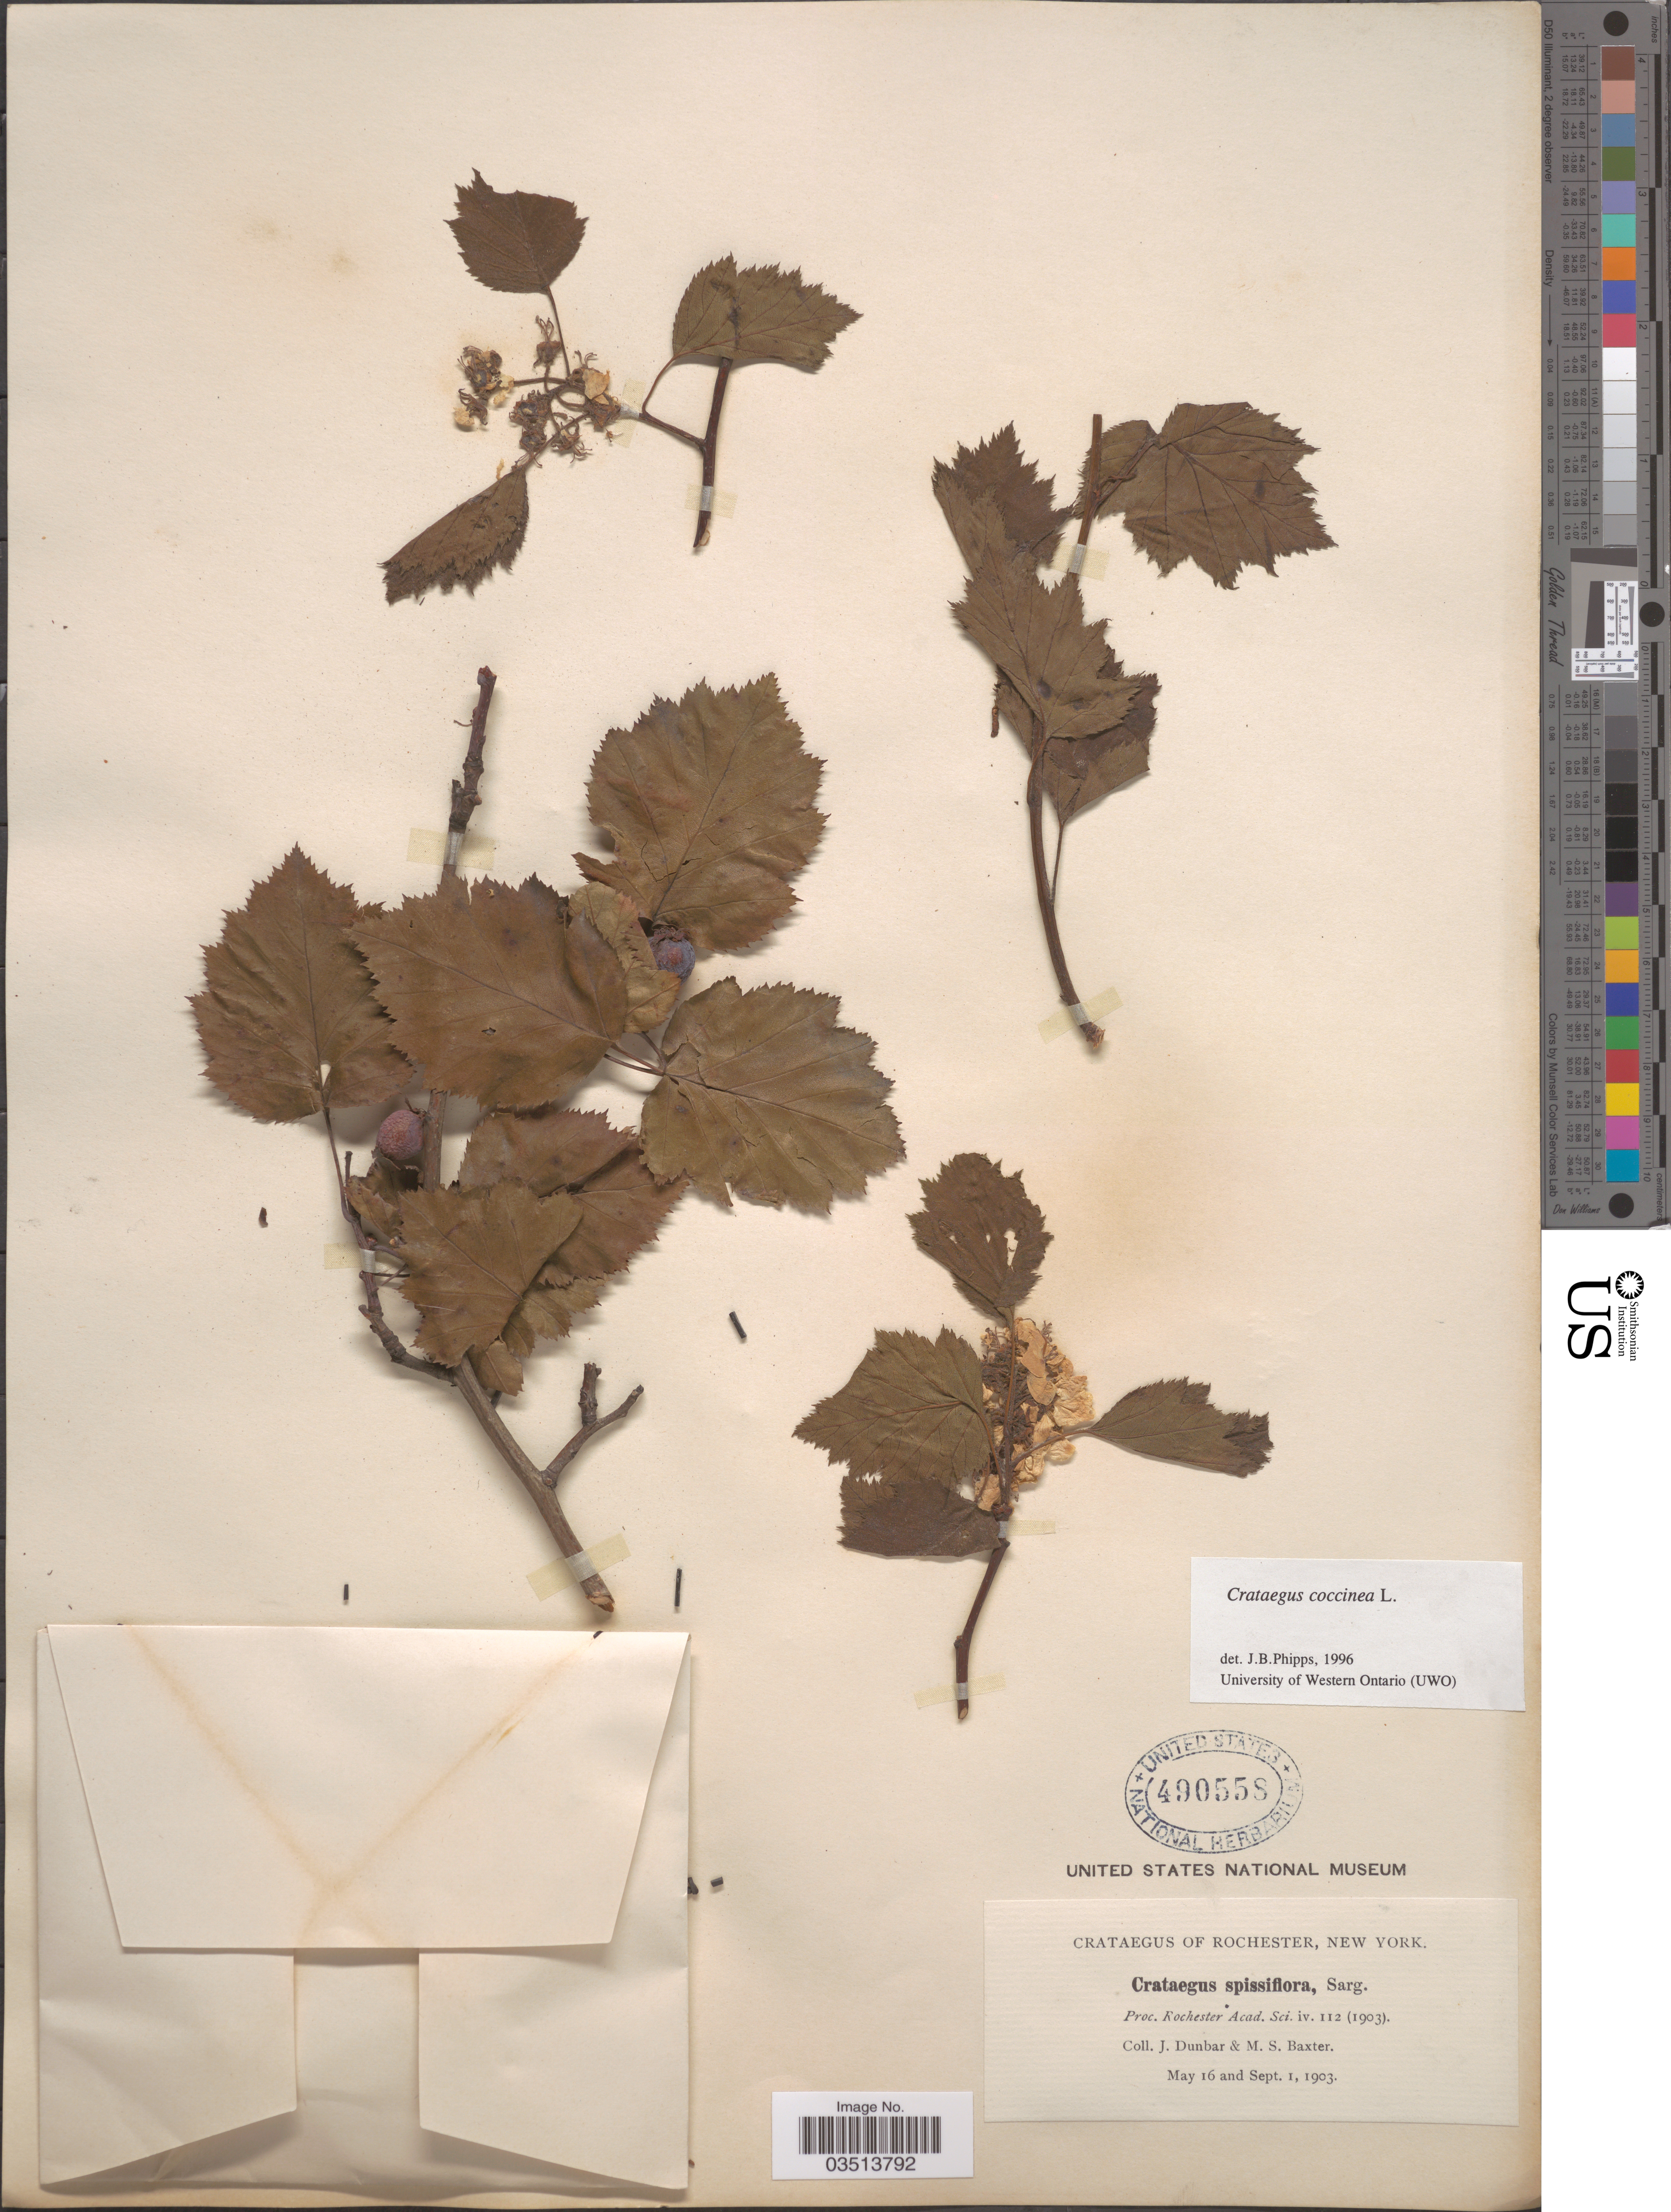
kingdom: Plantae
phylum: Tracheophyta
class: Magnoliopsida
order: Rosales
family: Rosaceae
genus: Crataegus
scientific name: Crataegus coccinea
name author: Ashe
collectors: J. Dunbar & M. Baxter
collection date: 1903-05-16/1903-09-01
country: United States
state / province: New York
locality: Rochester.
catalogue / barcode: US 490558